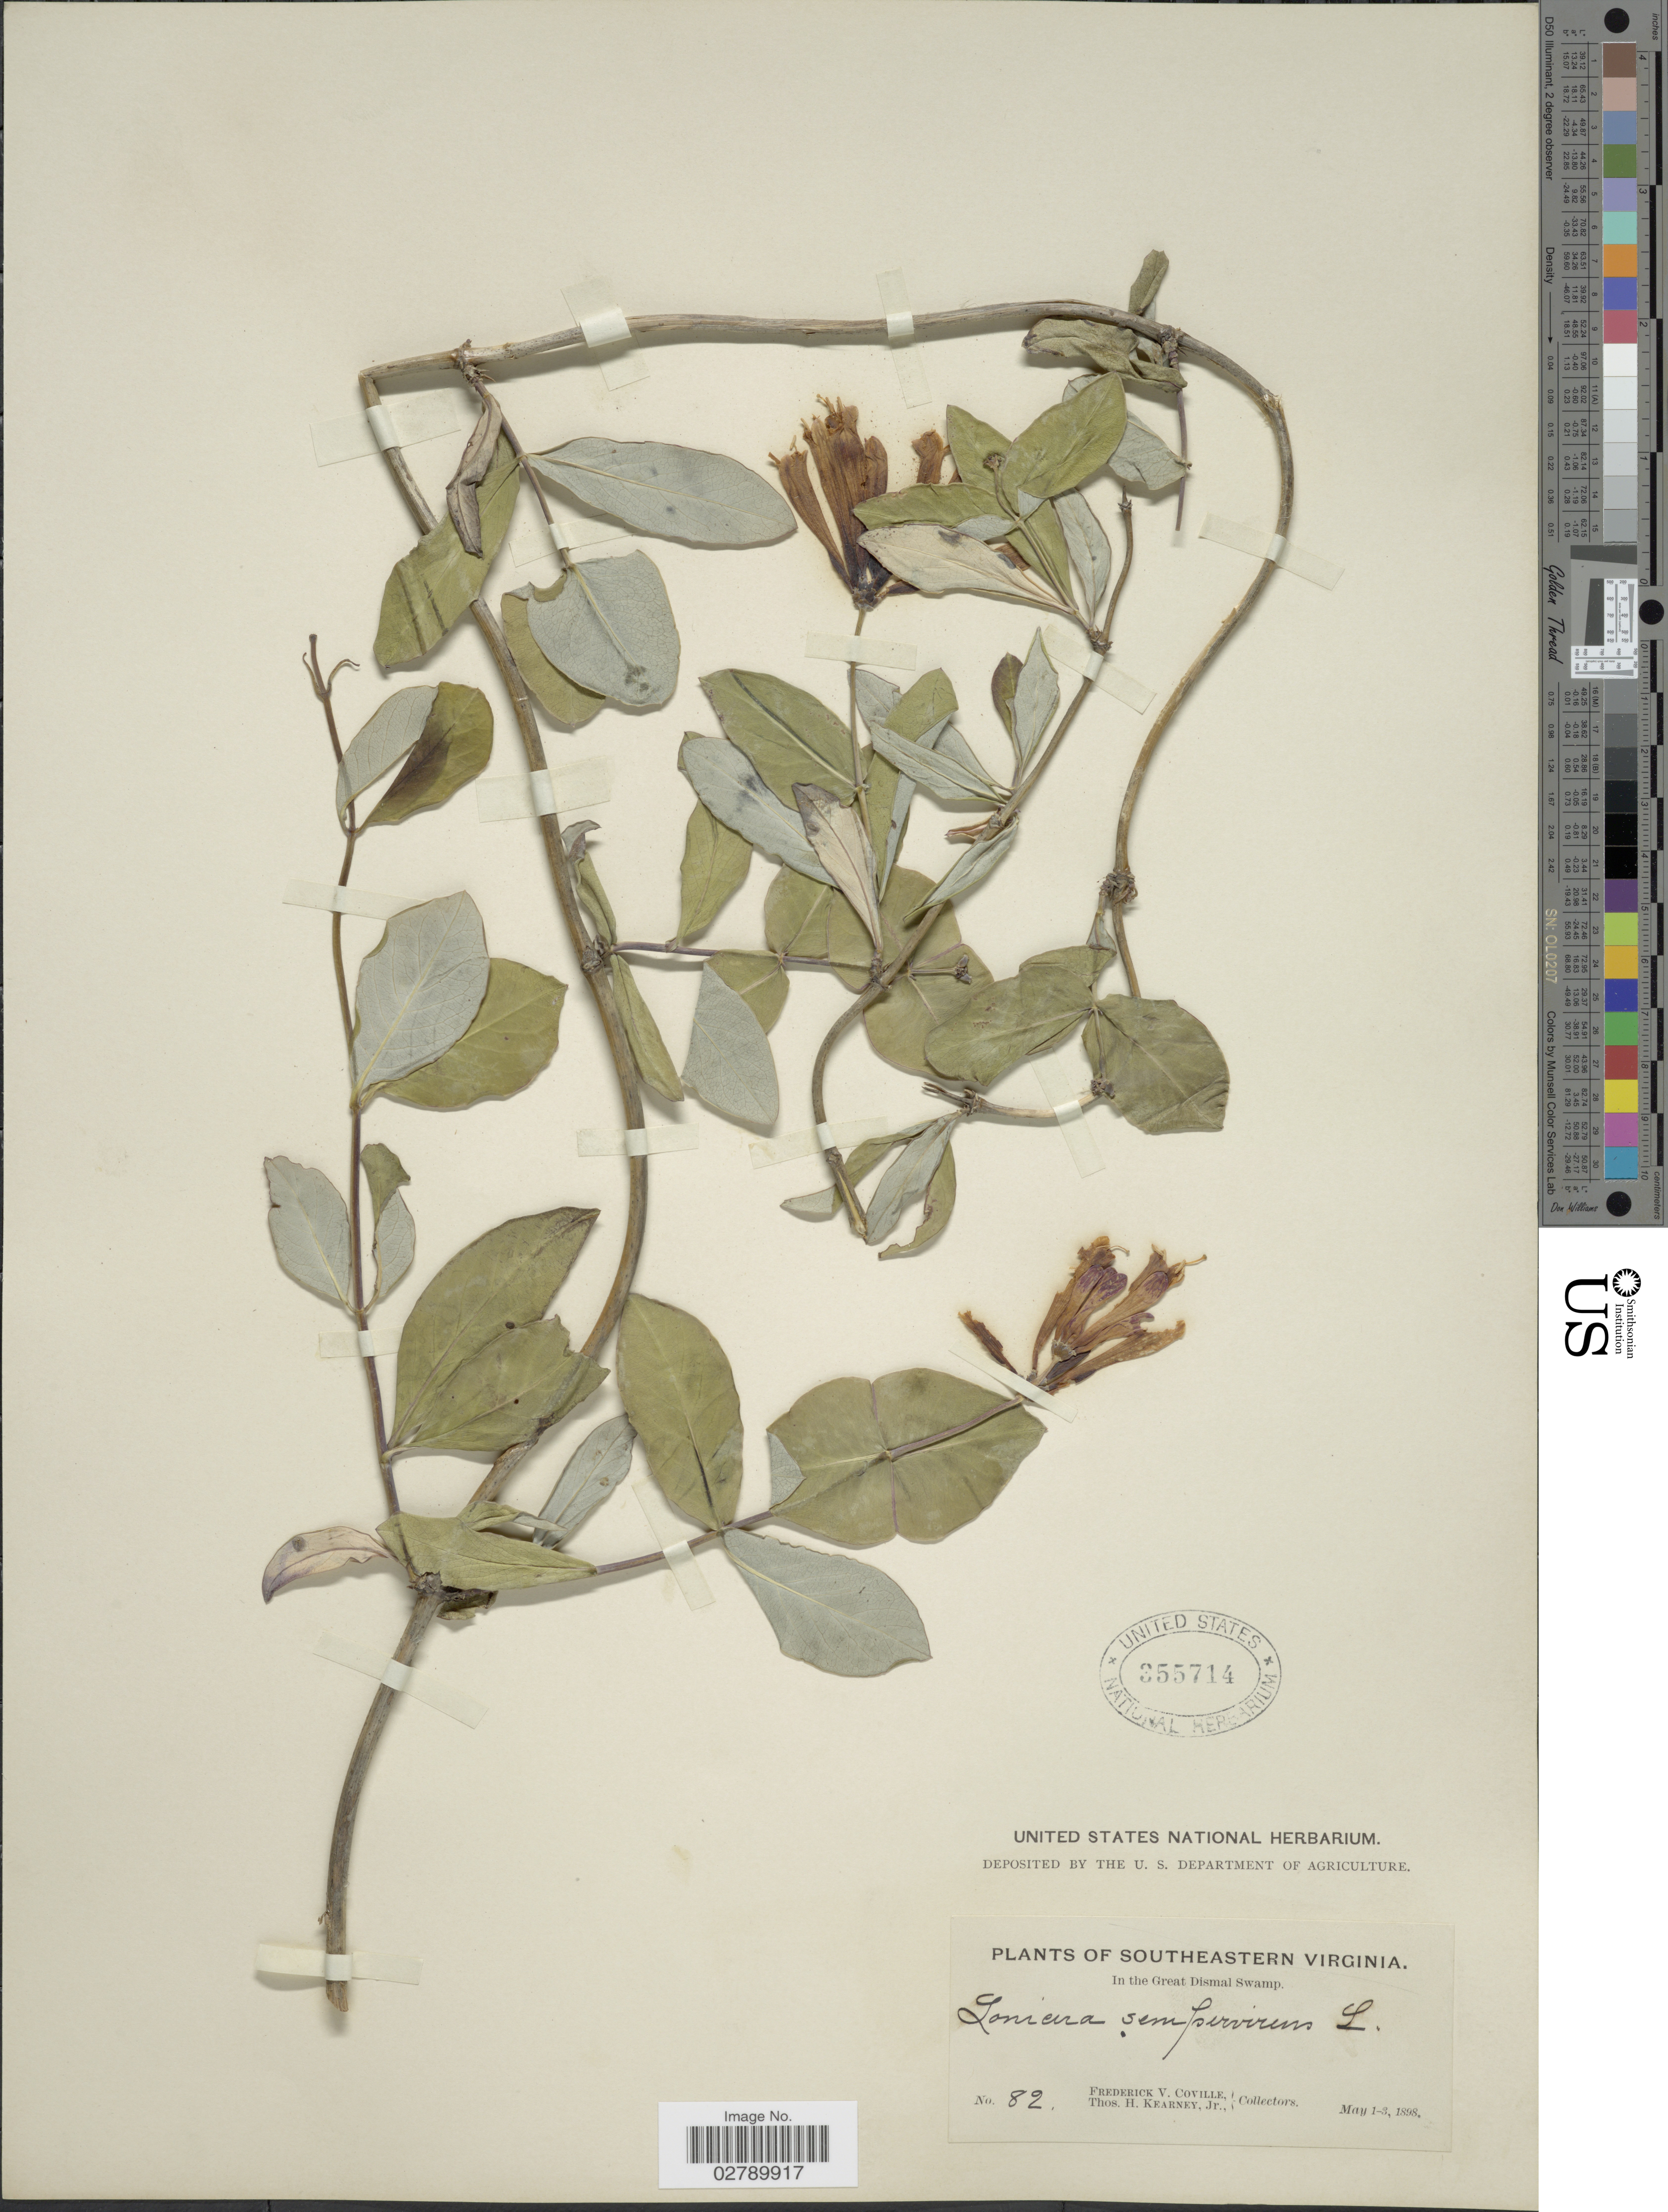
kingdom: Plantae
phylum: Tracheophyta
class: Magnoliopsida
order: Dipsacales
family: Caprifoliaceae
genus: Lonicera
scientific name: Lonicera sempervirens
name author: L.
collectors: F. V. Coville & T. H. Kearney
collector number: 82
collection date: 1898-05-01/1898-05-03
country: United States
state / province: Virginia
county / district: City of Chesapeake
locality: Southeastern Virginia. In the Great Dismal Swamp.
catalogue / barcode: US 355714